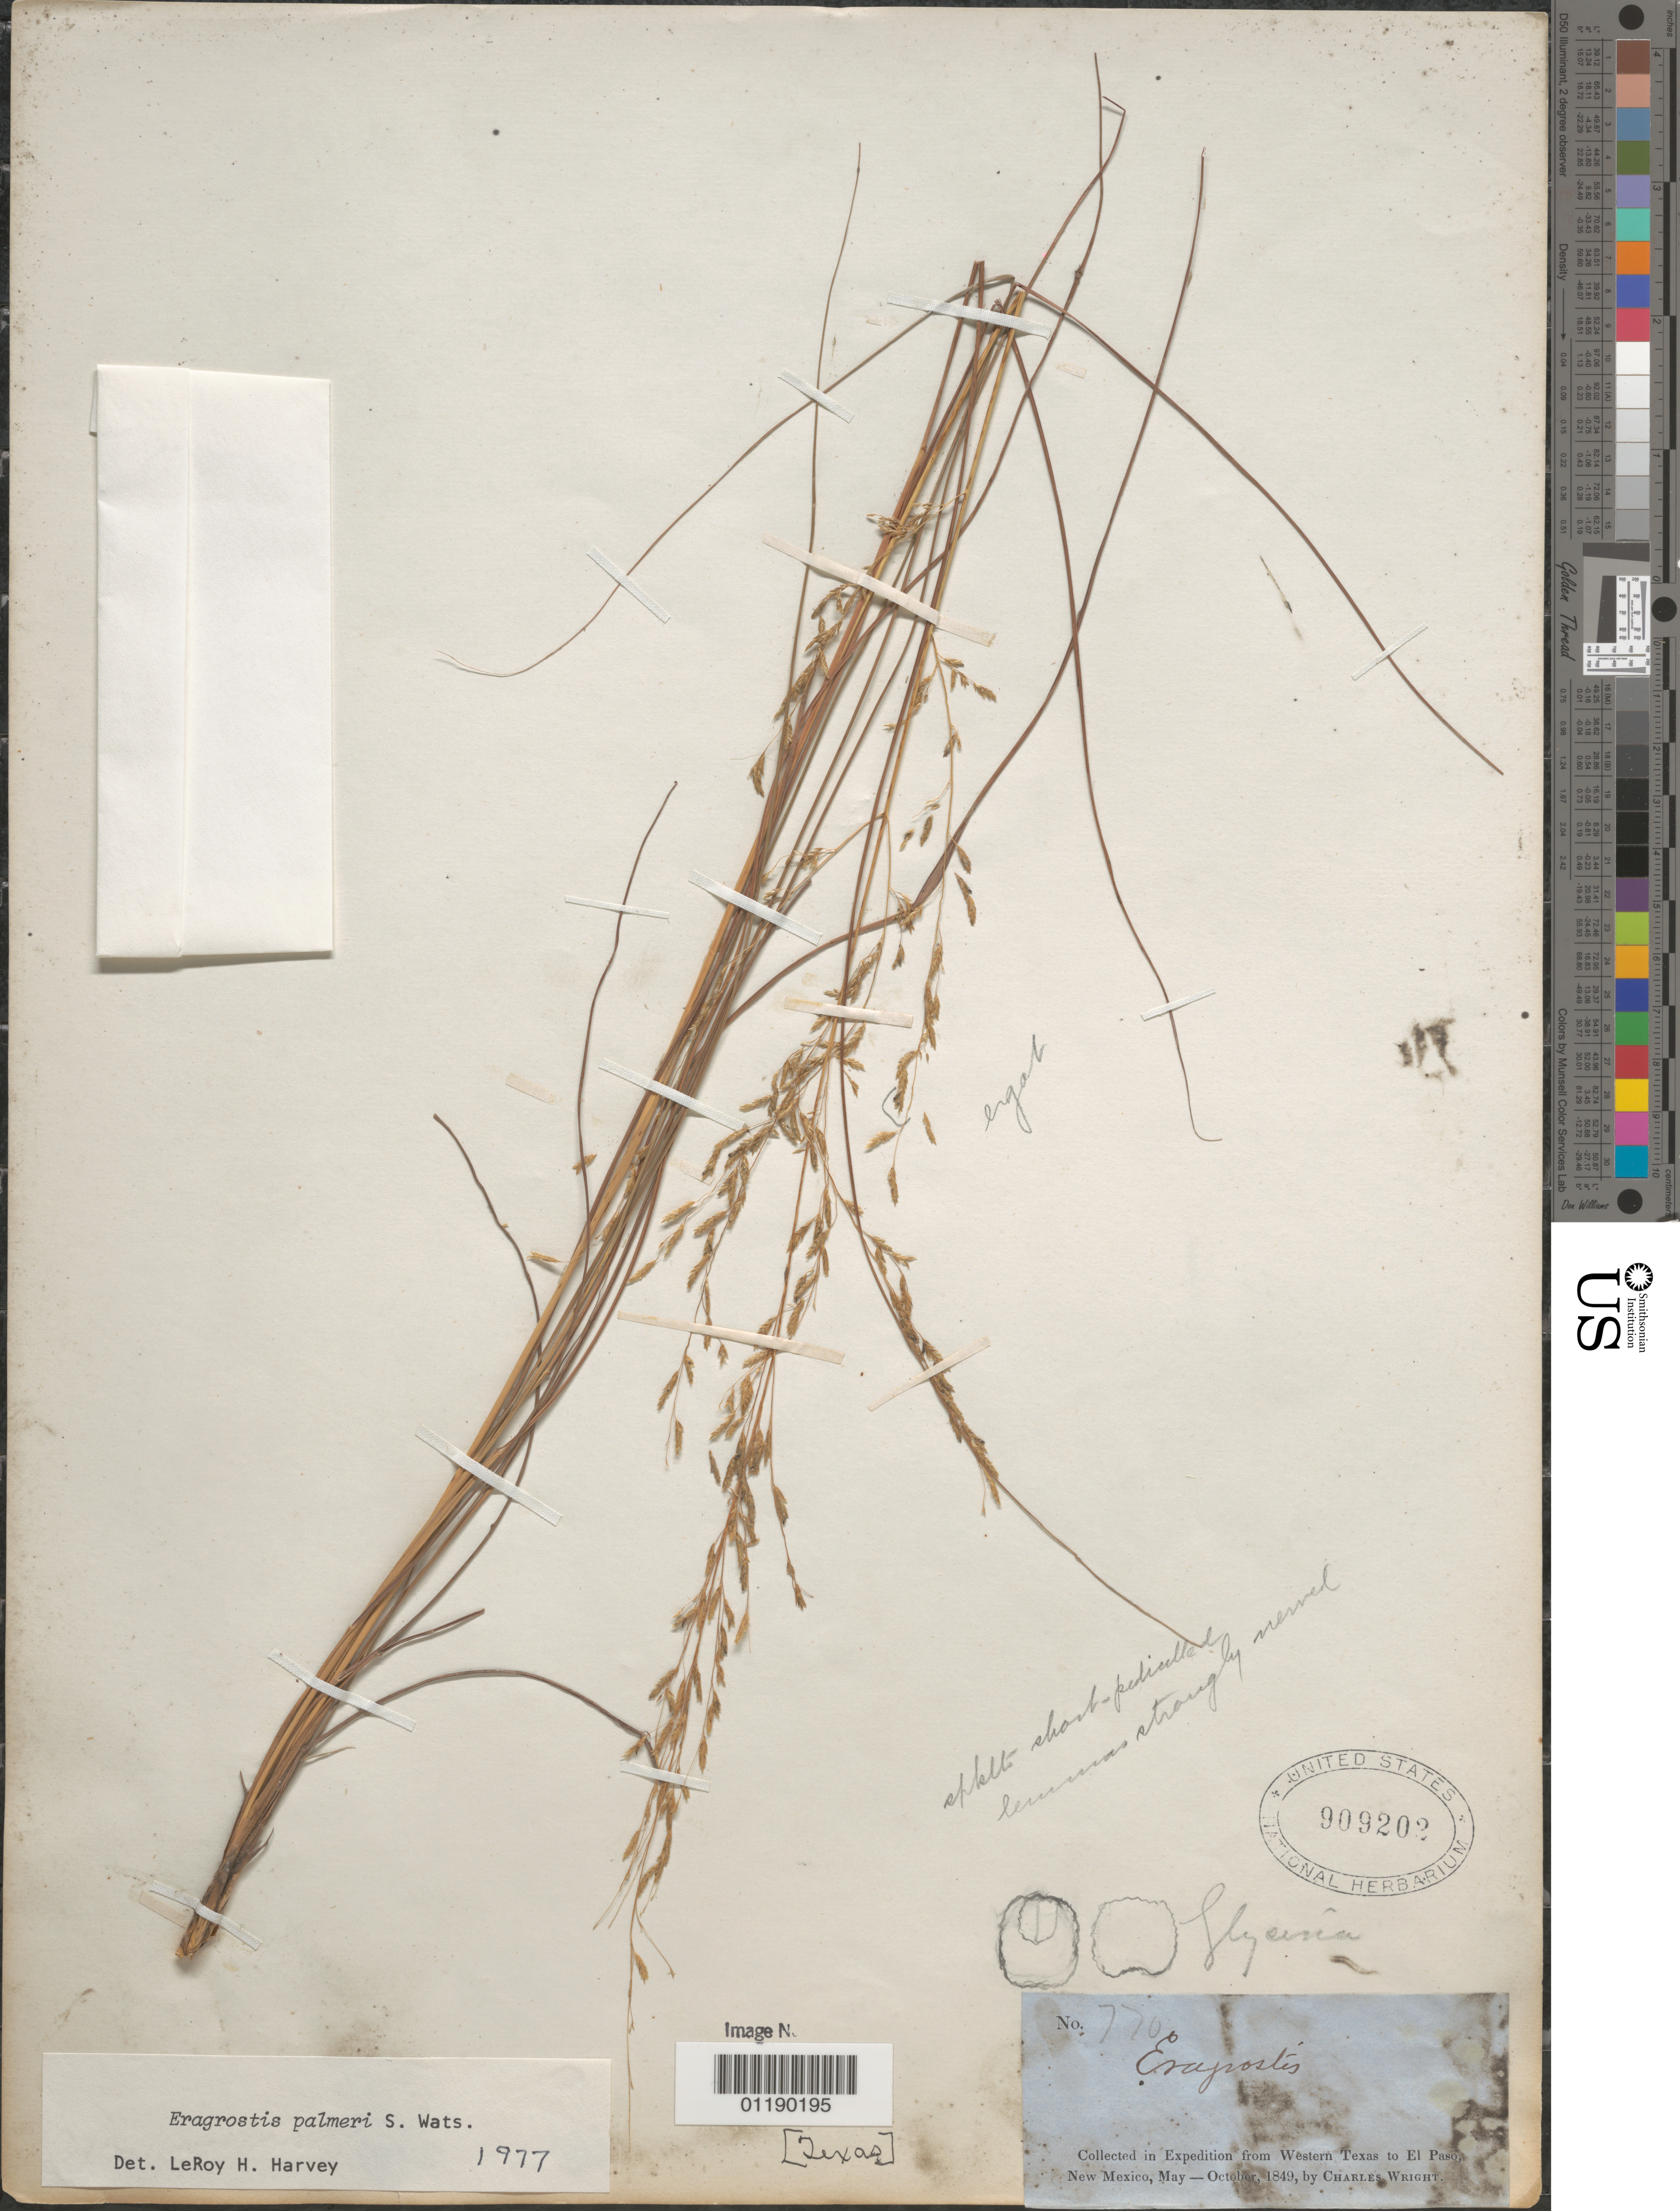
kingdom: Plantae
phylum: Tracheophyta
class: Liliopsida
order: Poales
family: Poaceae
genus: Eragrostis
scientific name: Eragrostis palmeri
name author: S. Watson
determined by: Harvey, L. H.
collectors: C. Wright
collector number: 770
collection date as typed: May 1849 to -- Oct 1849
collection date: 1849-05/1849-10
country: United States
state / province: New Mexico / Texas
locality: W Texas to El Paso, New Mexico.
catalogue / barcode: US 909202